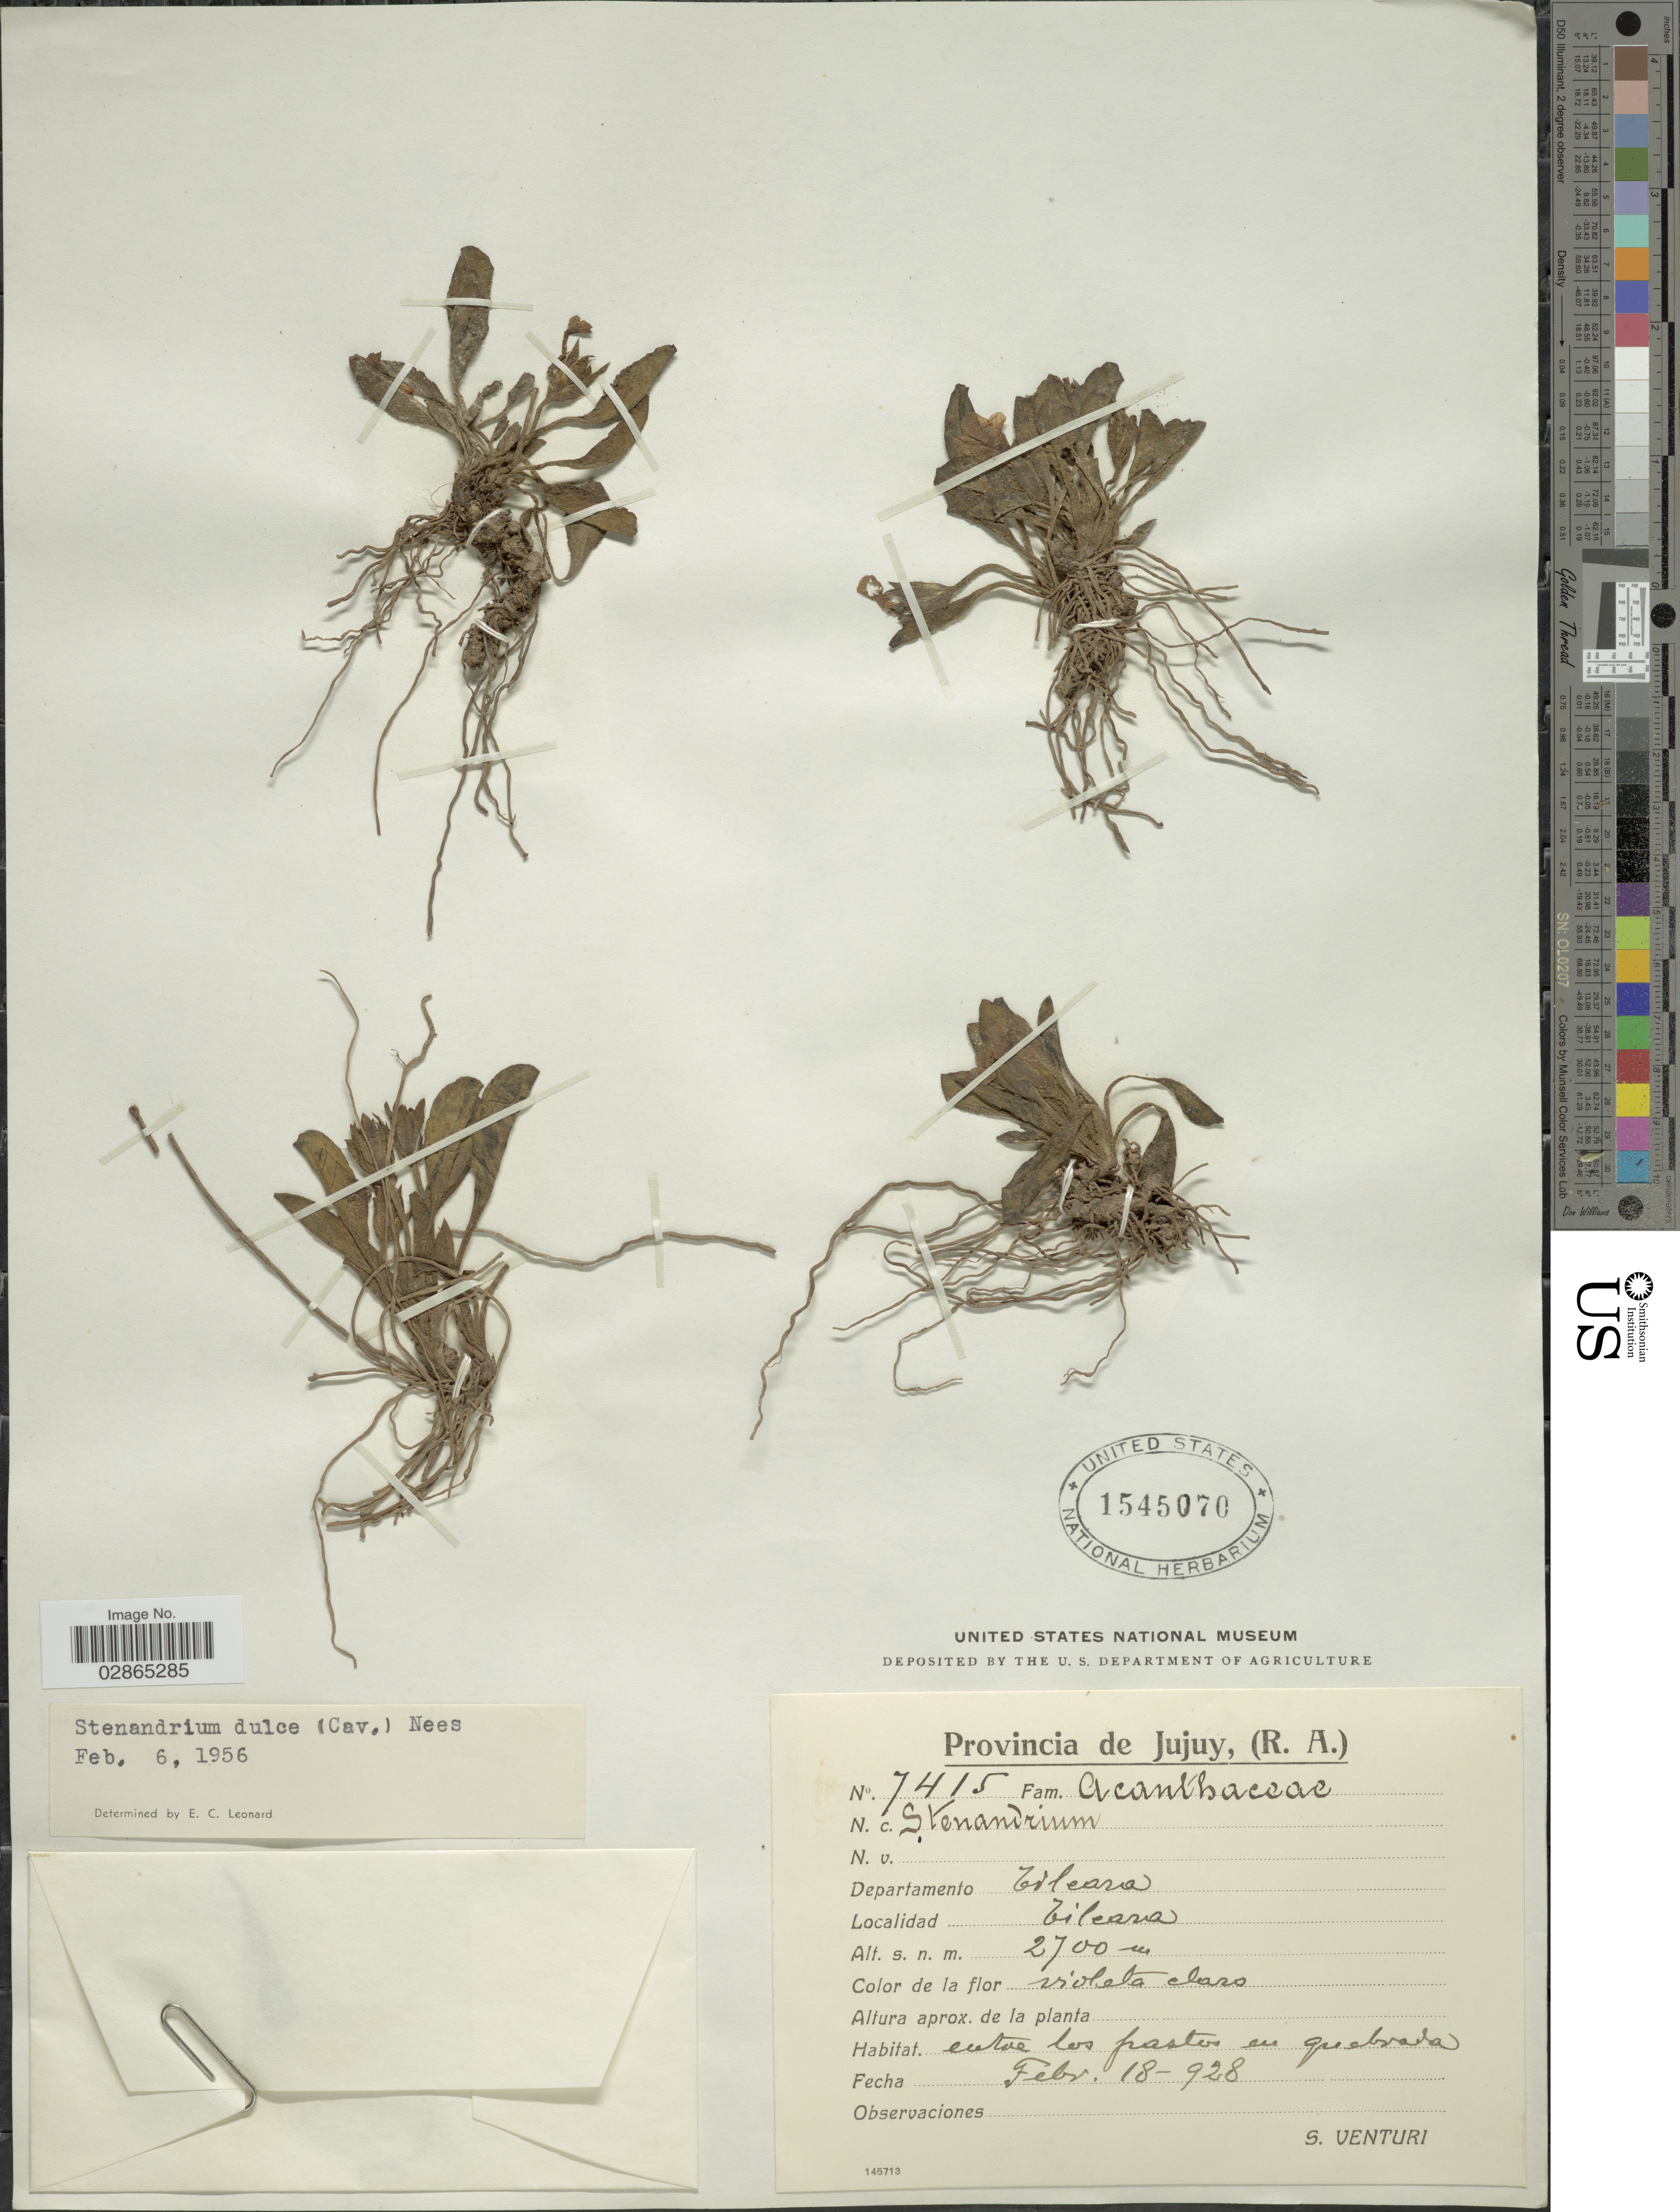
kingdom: Plantae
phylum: Tracheophyta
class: Magnoliopsida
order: Lamiales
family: Acanthaceae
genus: Stenandrium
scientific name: Stenandrium dulce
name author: (Cav.) Nees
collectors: S. Venturi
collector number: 7415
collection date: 1928-02-18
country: Argentina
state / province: Jujuy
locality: Departamento Tilcara, Tilcara.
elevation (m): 2700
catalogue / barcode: US 1545070